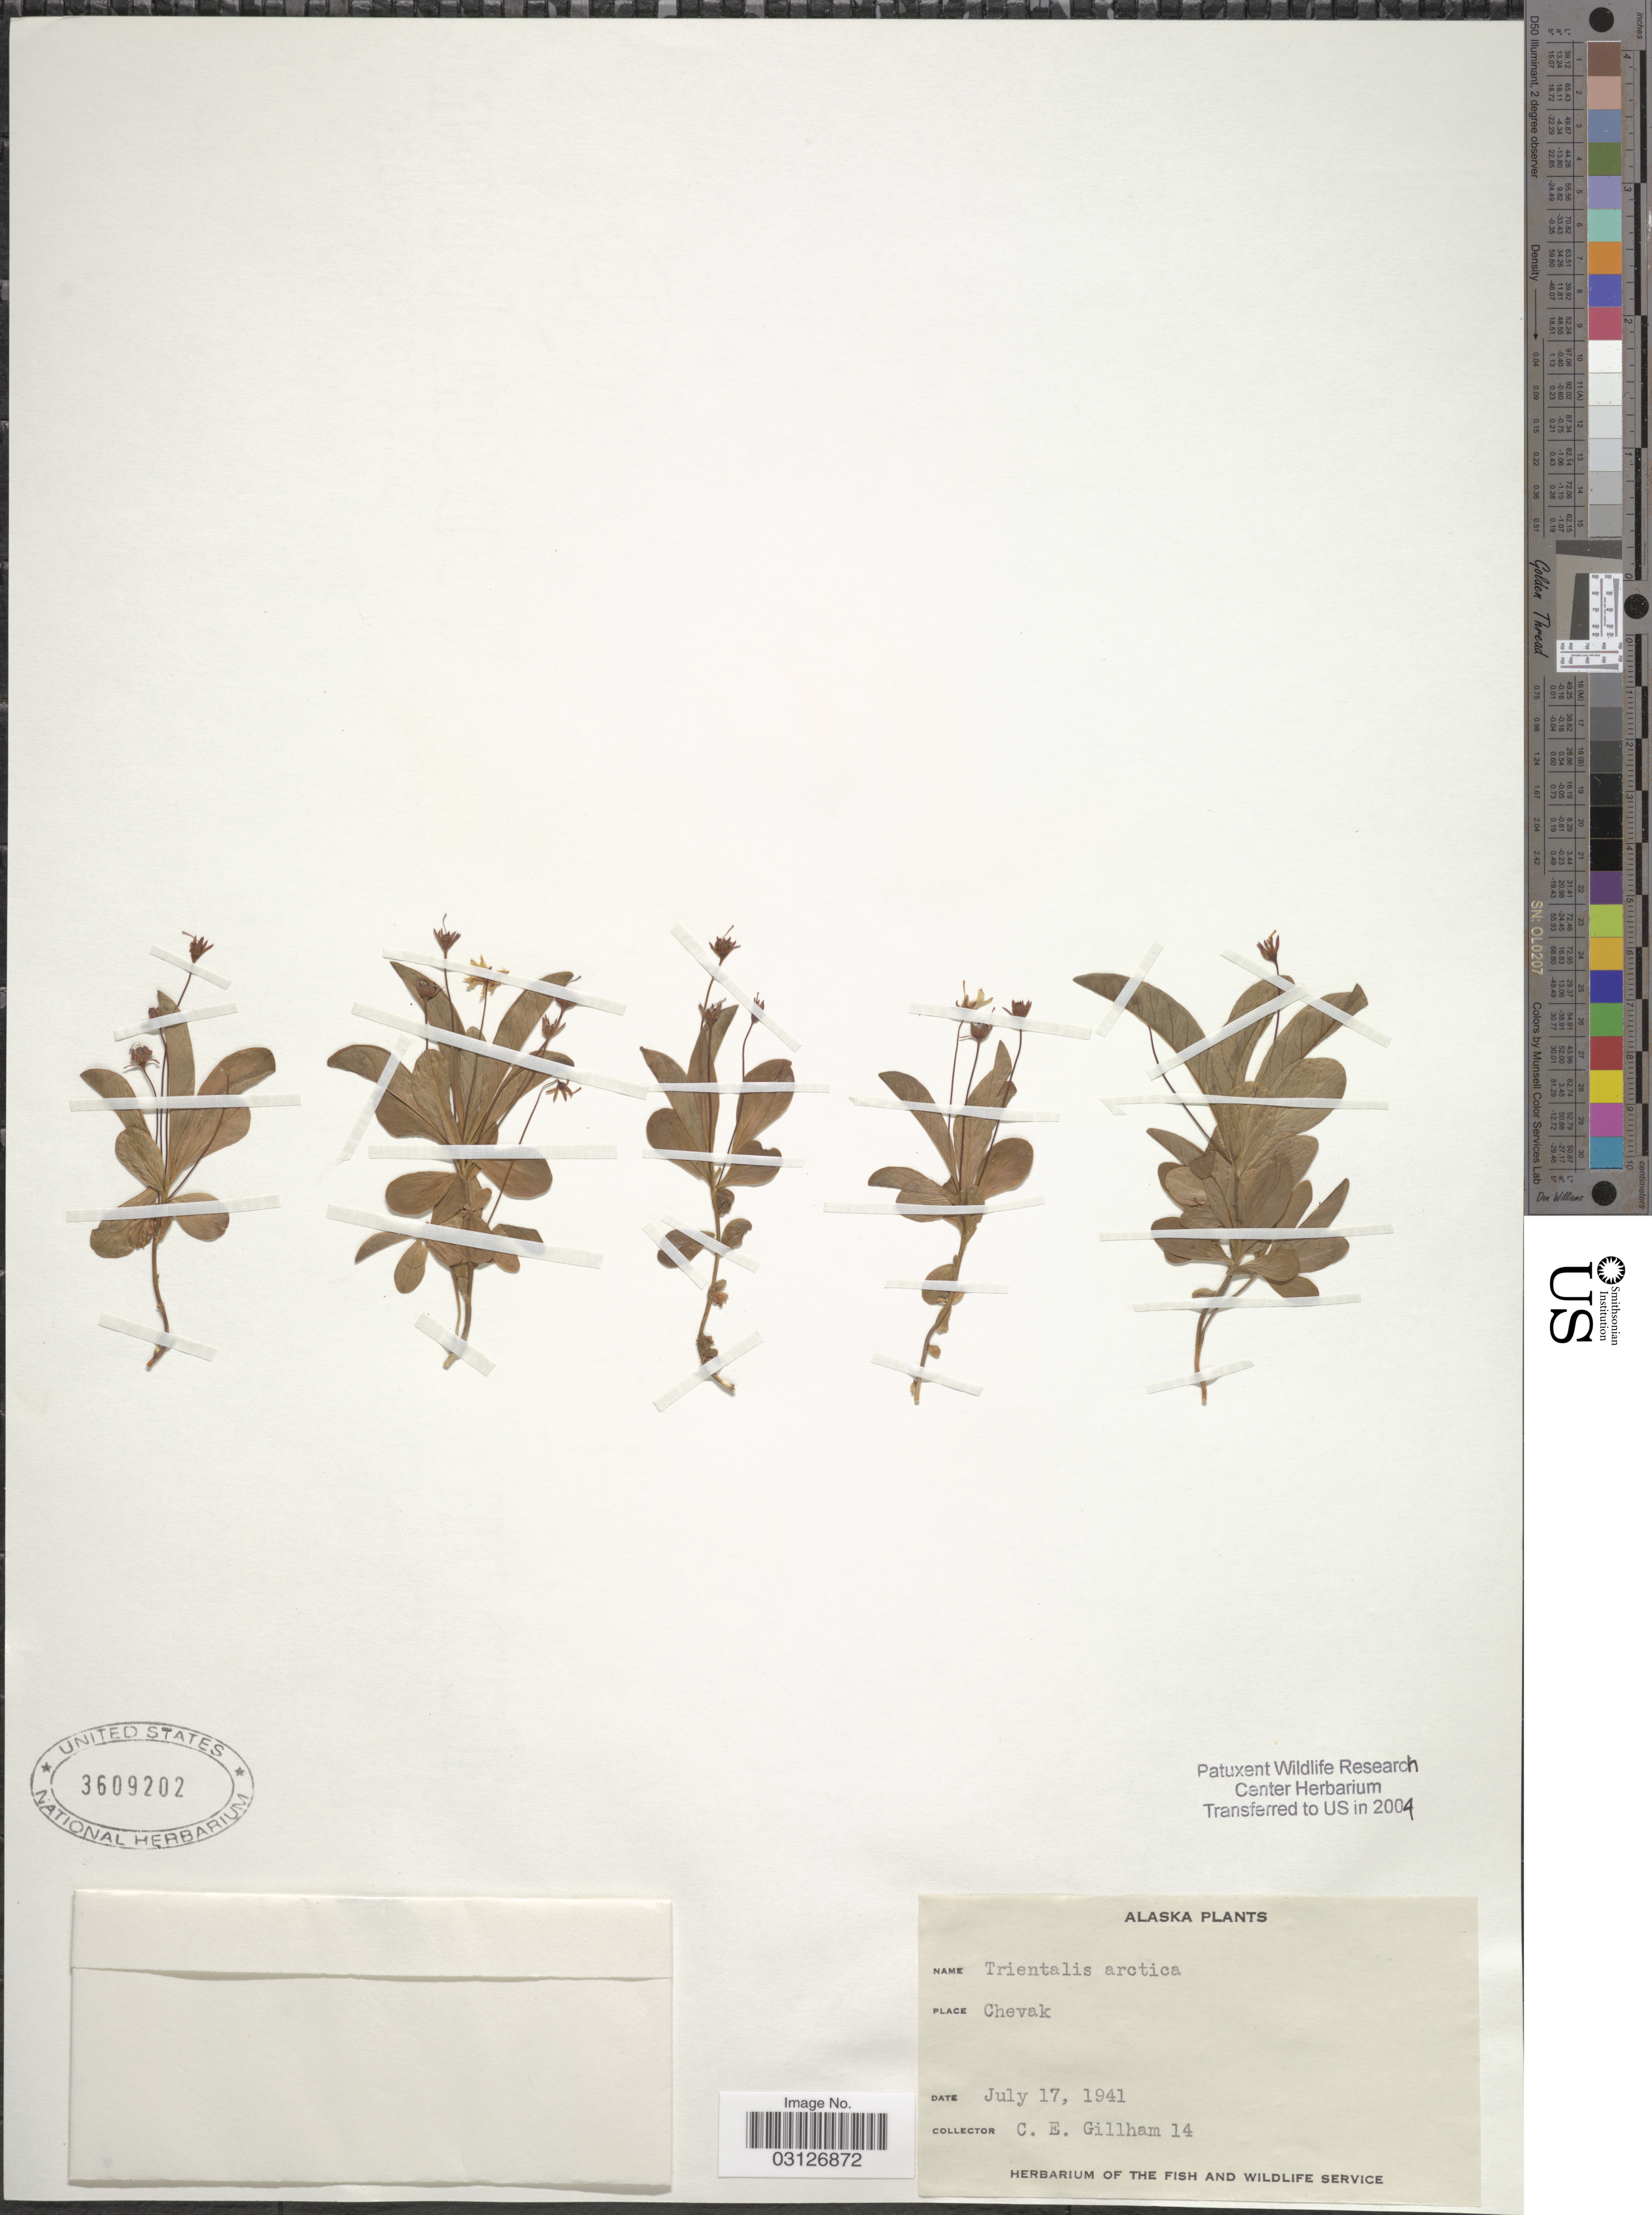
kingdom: Plantae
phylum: Tracheophyta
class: Magnoliopsida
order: Ericales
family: Primulaceae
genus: Trientalis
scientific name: Trientalis arctica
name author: Fisch. ex Hook.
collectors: C. Gillham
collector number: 14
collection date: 1941-07-17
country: United States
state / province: Alaska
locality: Chevak.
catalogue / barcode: US 3609202